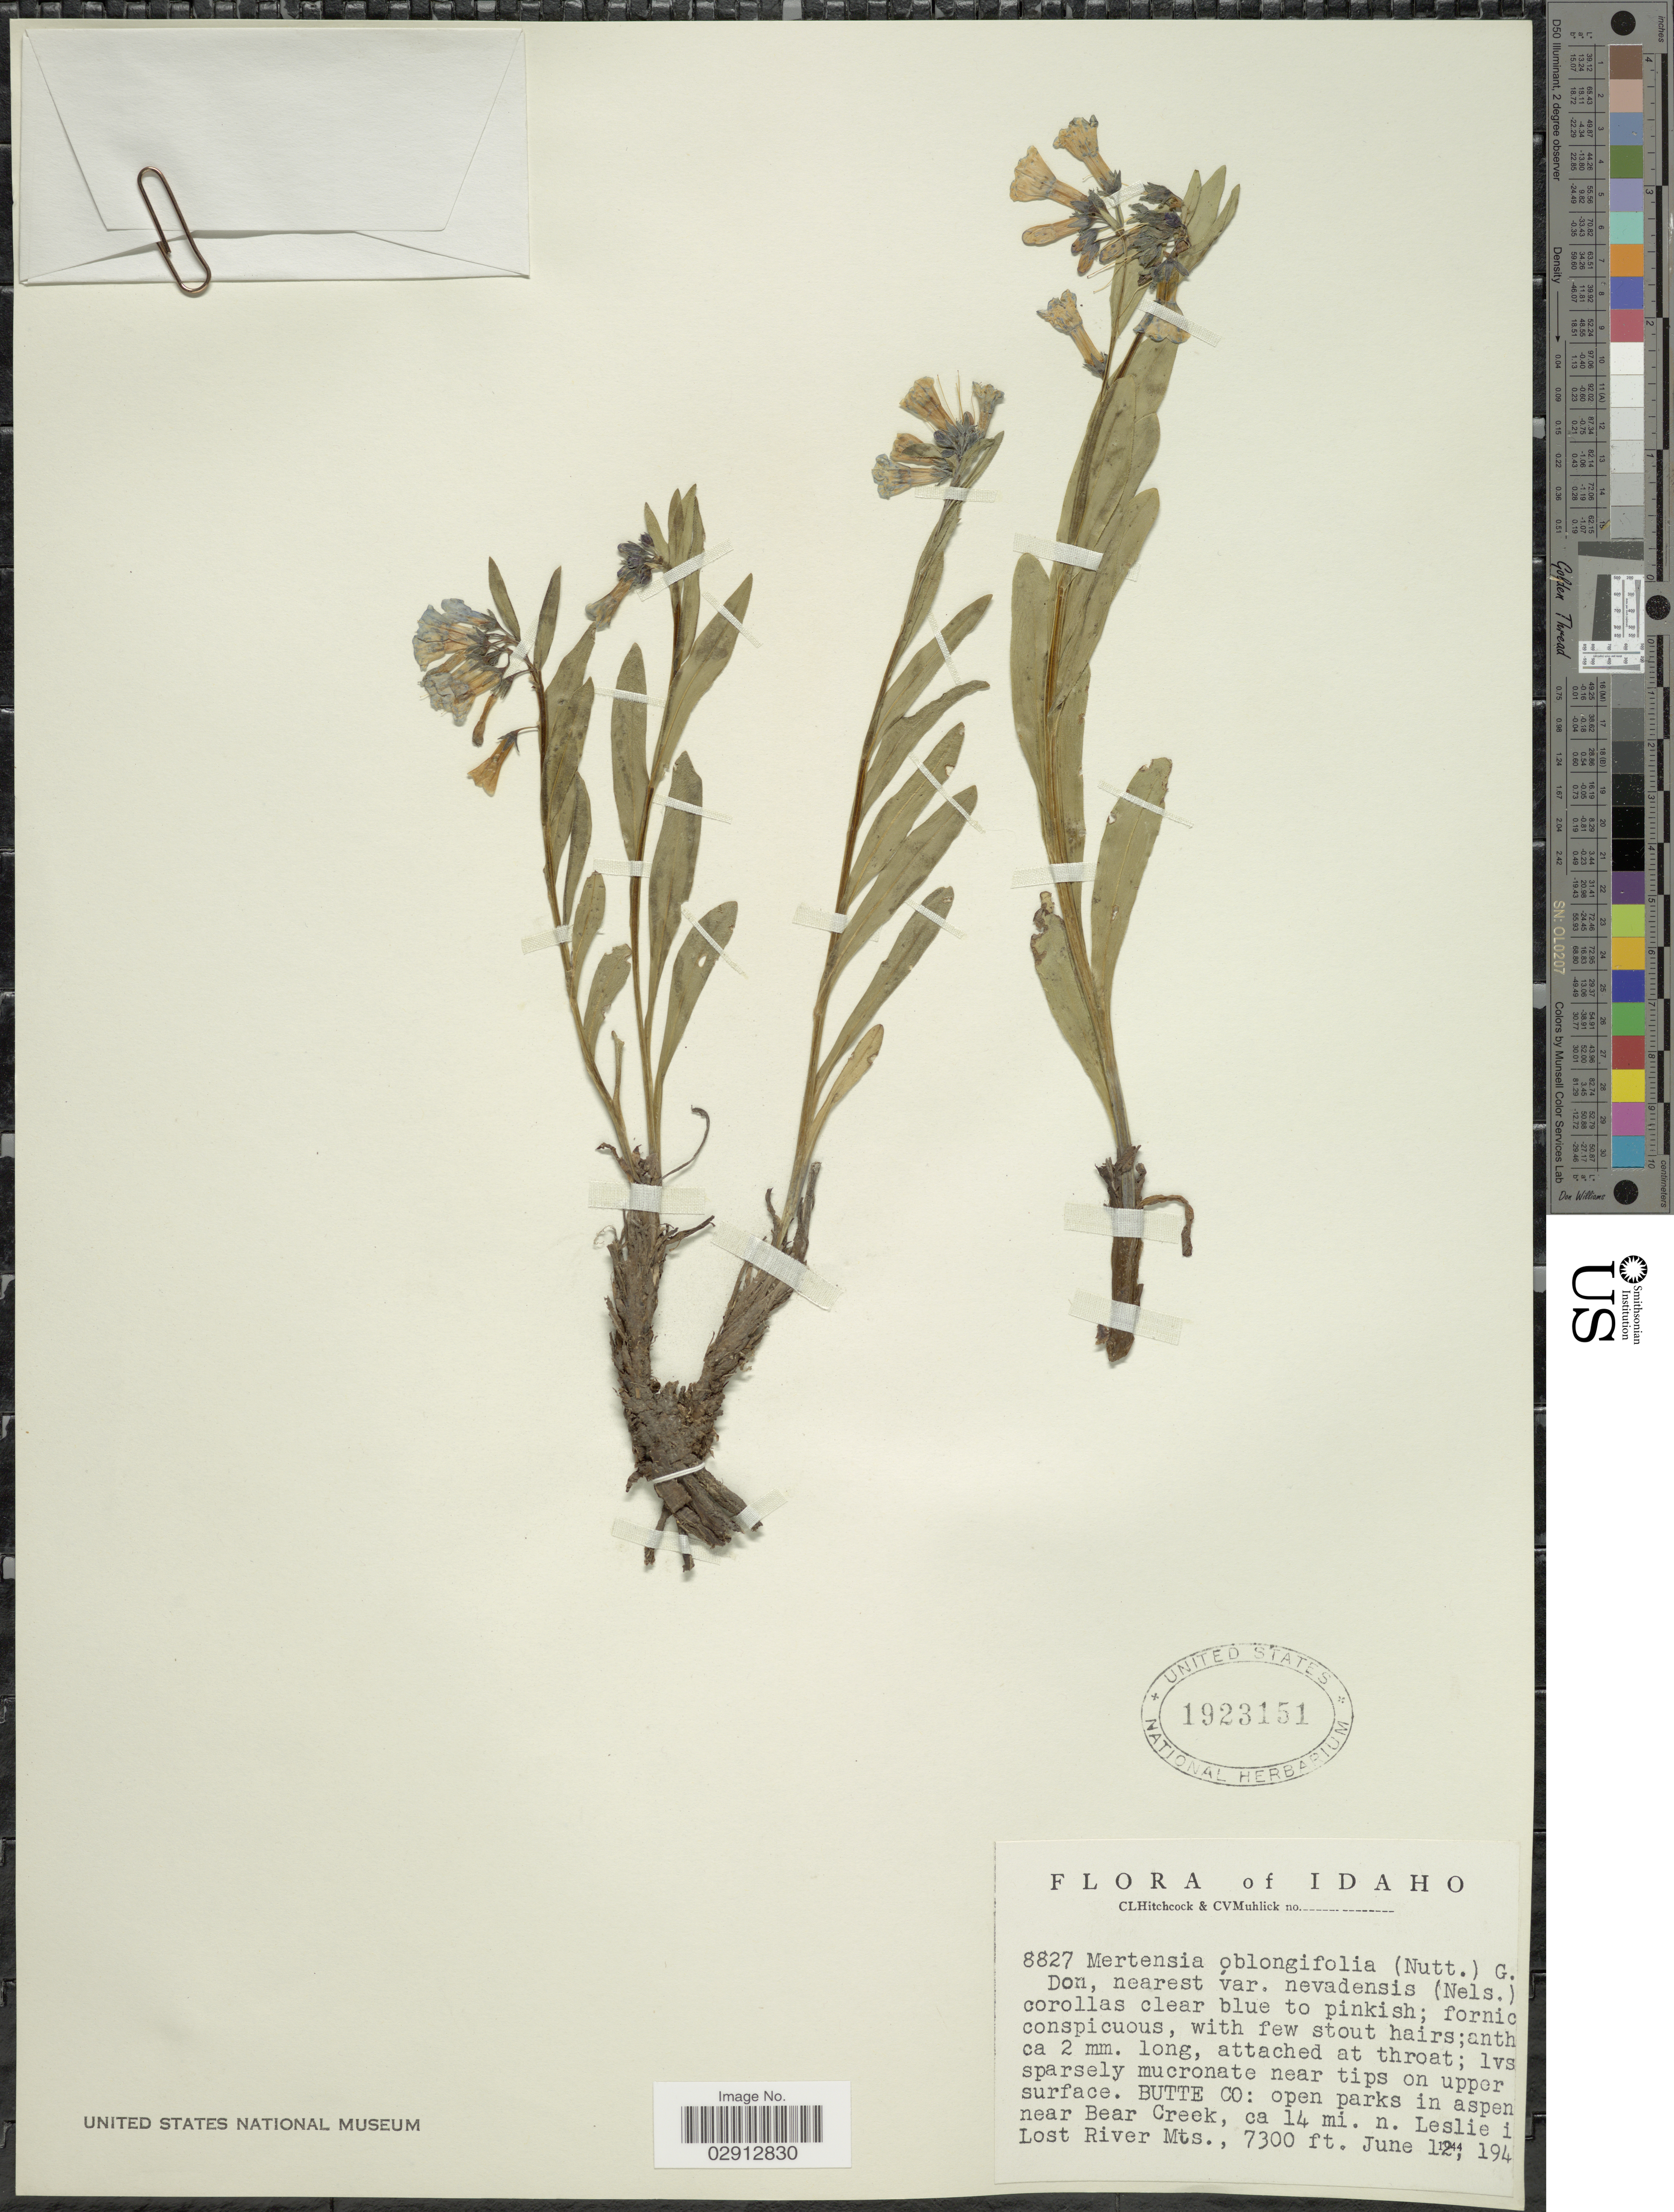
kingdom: Plantae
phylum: Tracheophyta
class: Magnoliopsida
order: Boraginales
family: Boraginaceae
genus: Mertensia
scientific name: Mertensia oblongifolia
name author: (Nutt.) G. Don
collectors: C. L. Hitchcock & C. V. Muhlick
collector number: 8827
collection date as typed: June 12 194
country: United States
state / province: Idaho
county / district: Cassia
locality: open parks in aspen near Bear Creek, ca 14 mi. n. Leslie i [illegible text] Lost River Mts.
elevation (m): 2225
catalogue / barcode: US 1923151